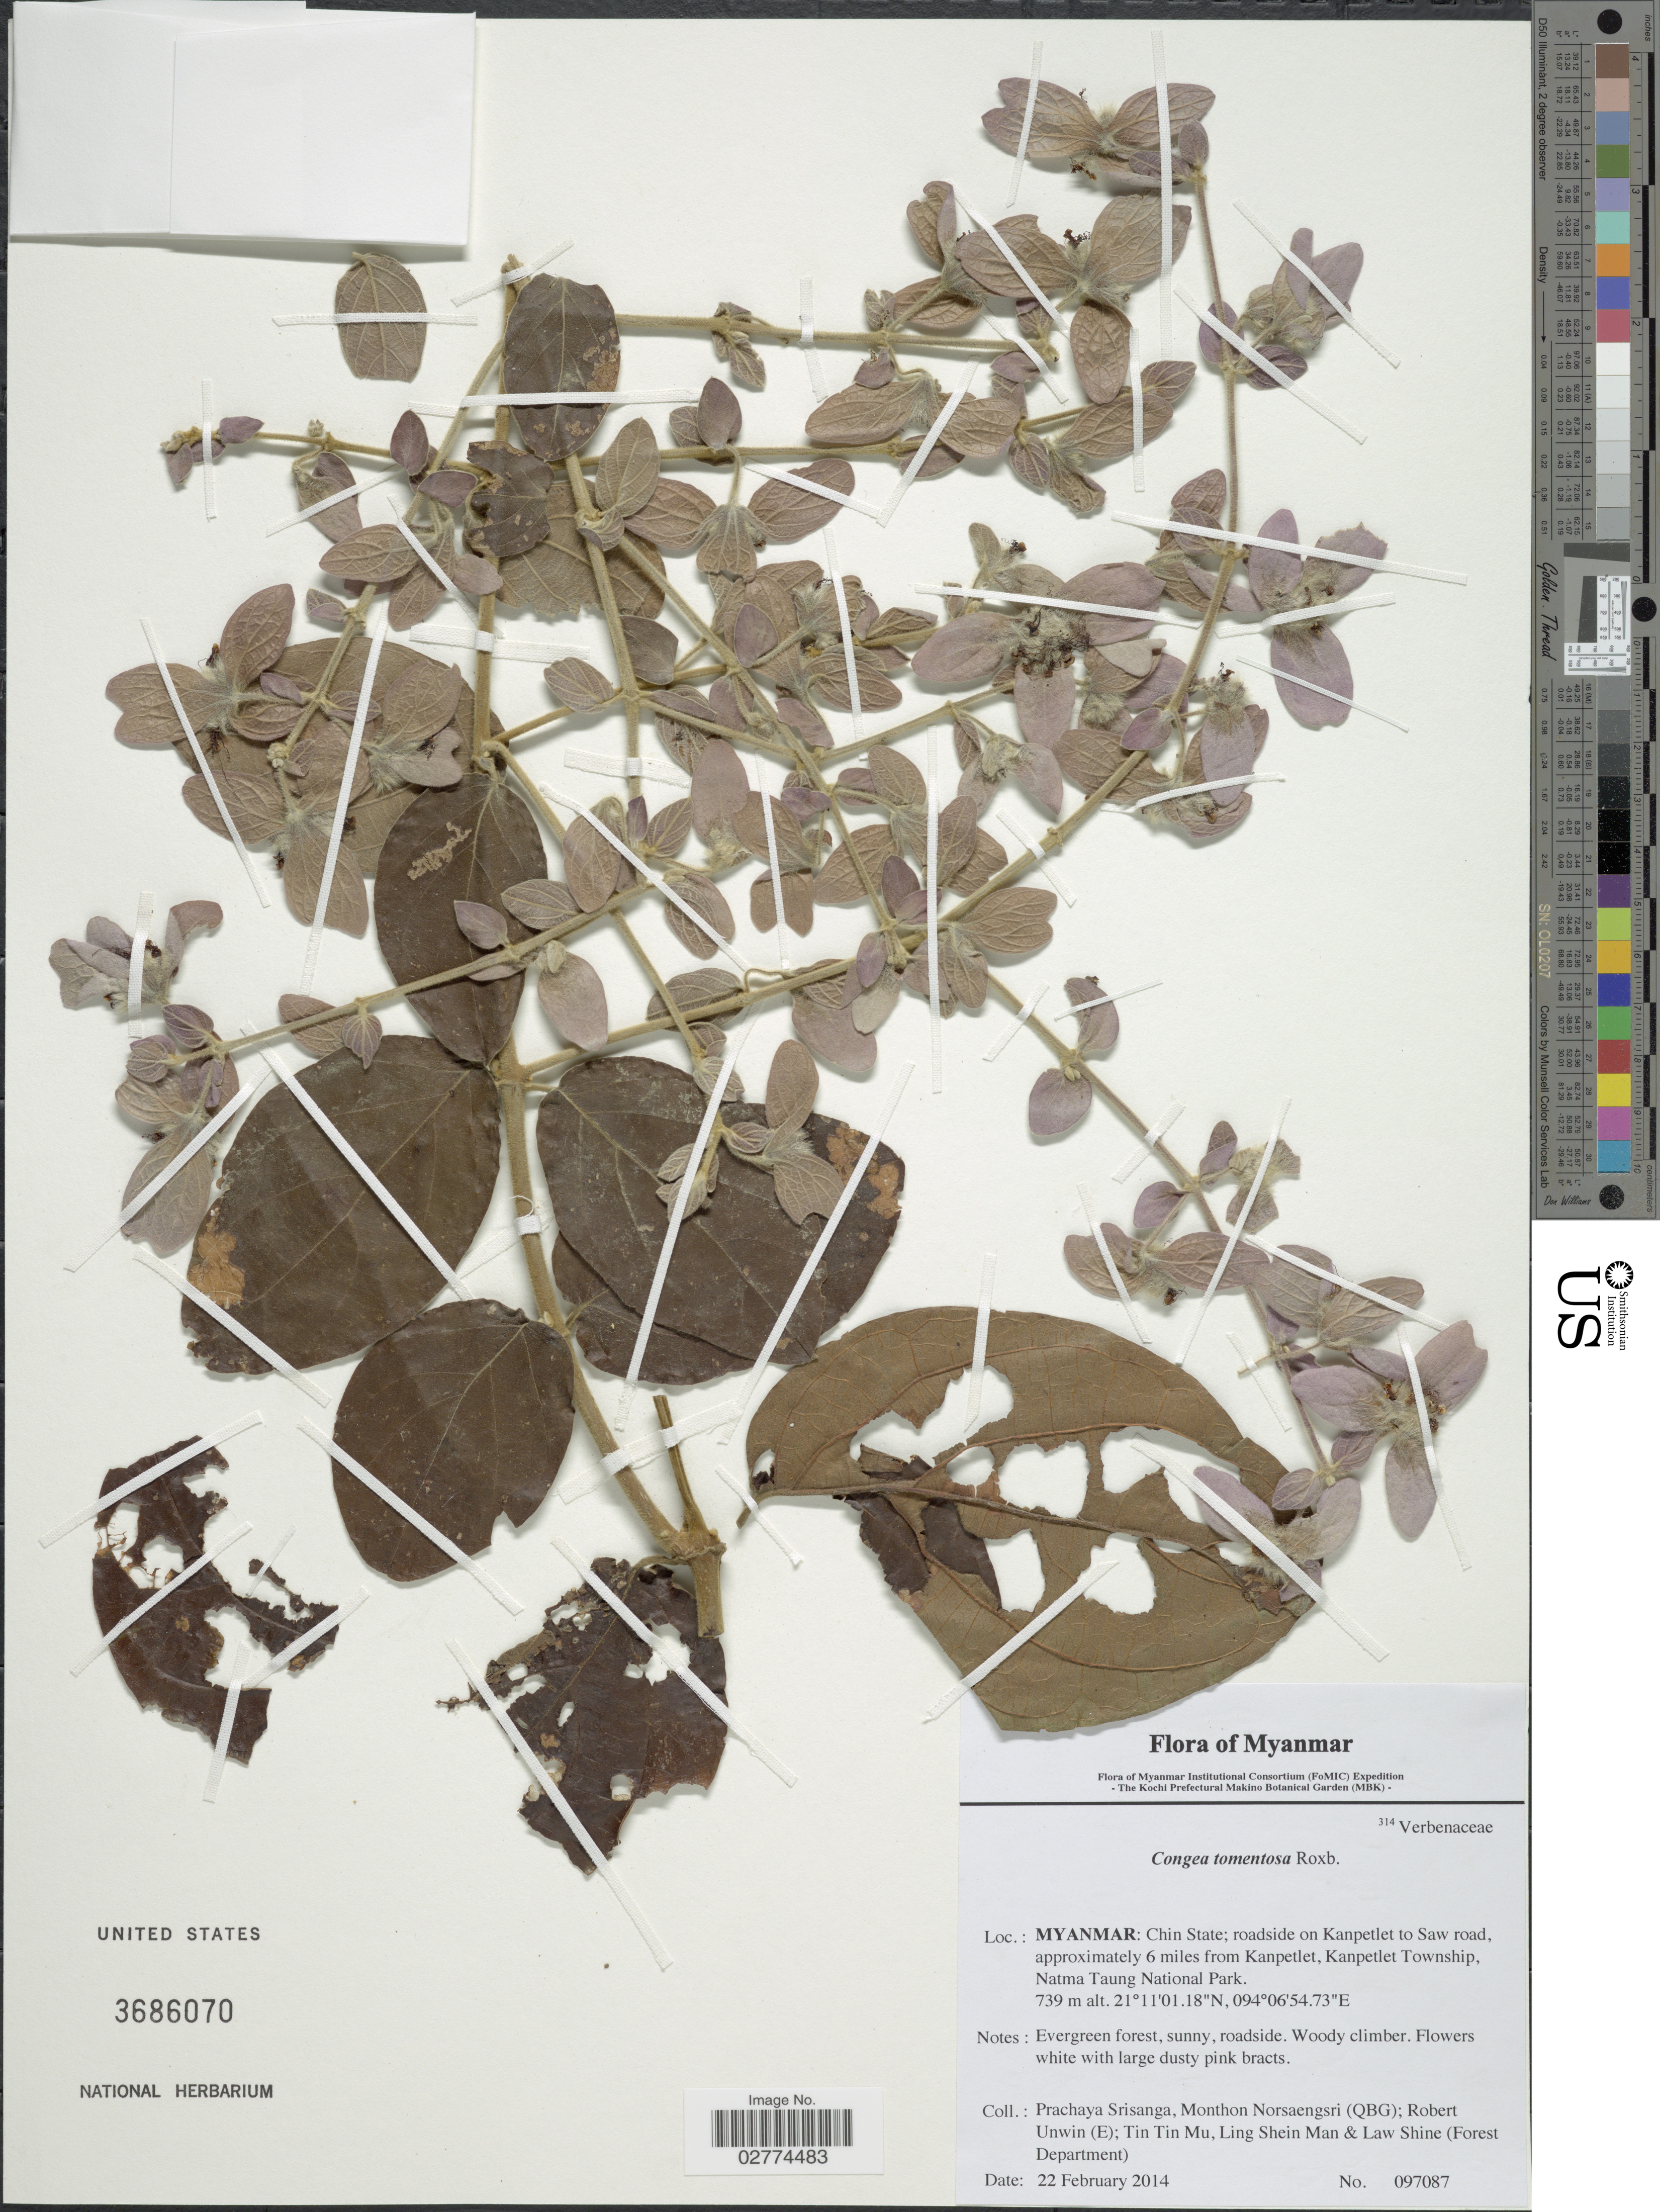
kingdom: Plantae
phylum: Tracheophyta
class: Magnoliopsida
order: Lamiales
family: Lamiaceae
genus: Congea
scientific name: Congea tomentosa var. tomentosa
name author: Roxb.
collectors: P. Srisanga, M. Norsangsri, R. Unwin, Tin Tin Mu & et al.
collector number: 097087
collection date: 2014-02-22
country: Myanmar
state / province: Chin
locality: Roadside on Kanpetlet to Saw road, approximately 6 miles from Kanpetlet, Kanpetlet Township, Natma Taung National Park.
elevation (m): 739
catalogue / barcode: US 3686070